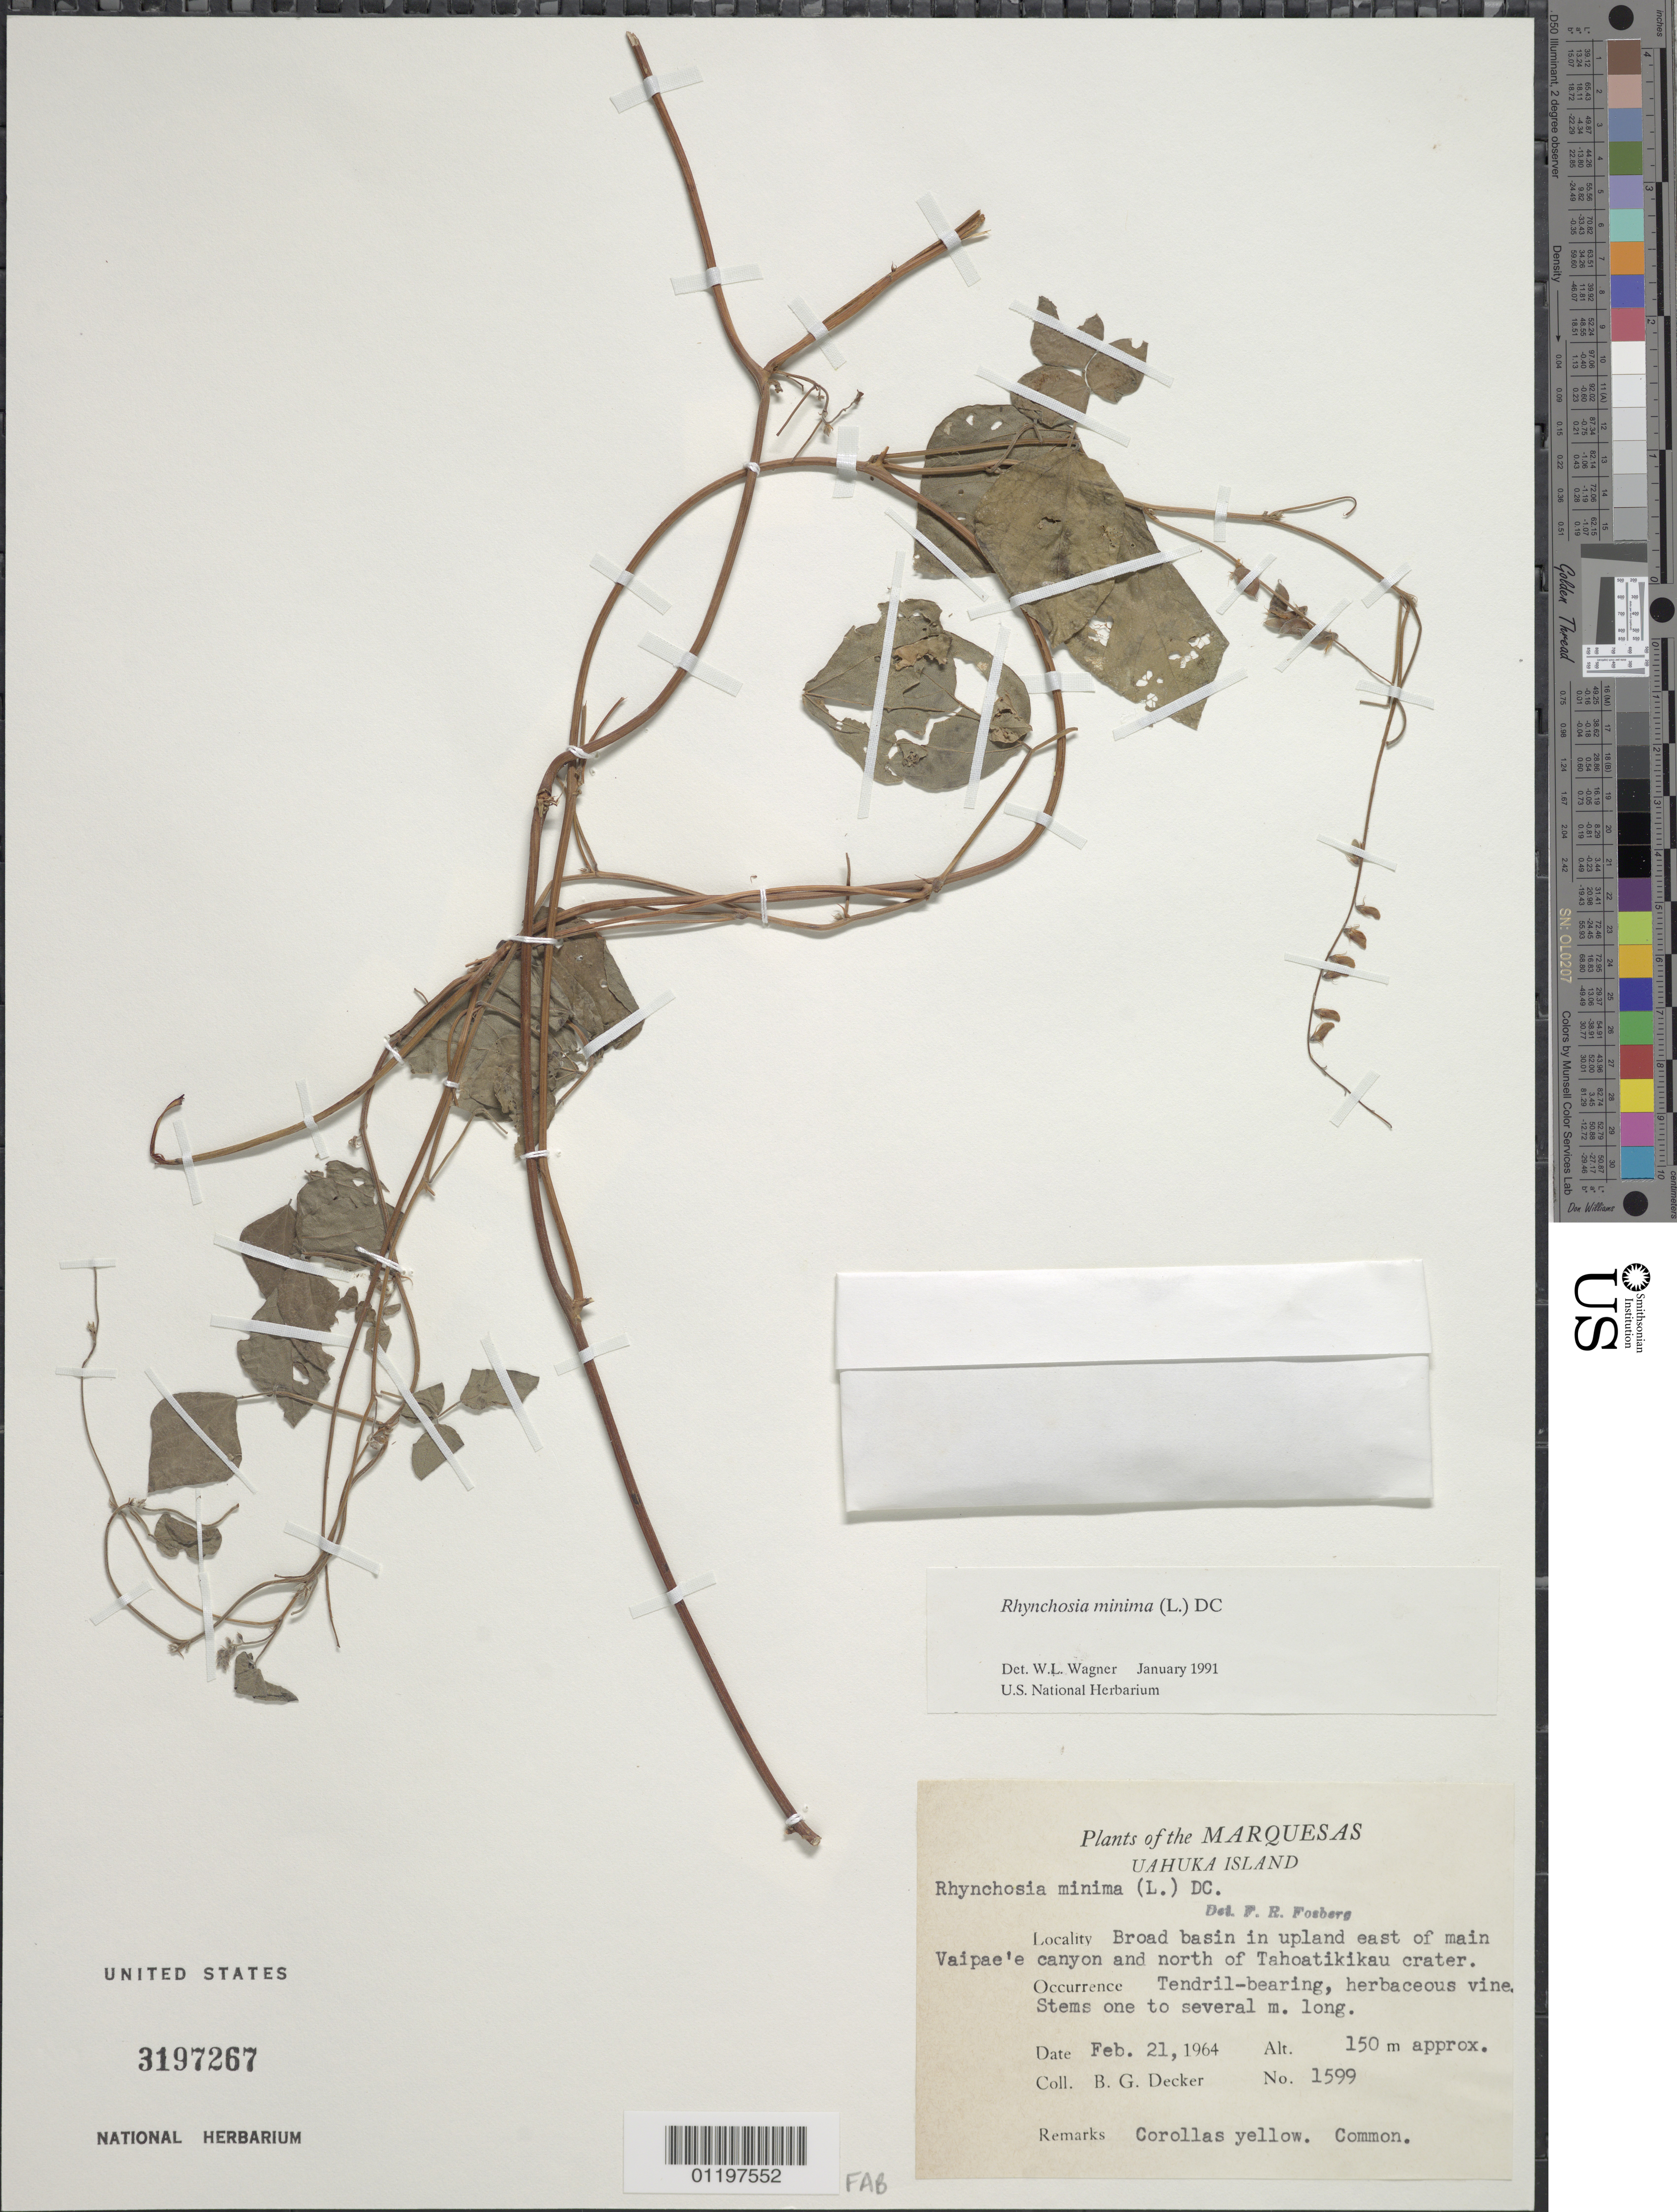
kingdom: Plantae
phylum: Tracheophyta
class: Magnoliopsida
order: Fabales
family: Fabaceae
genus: Rhynchosia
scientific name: Rhynchosia minima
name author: (L.) DC.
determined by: Wagner, W. L., (BOT), Smithsonian Institution - National Museum of Natural History (UNITED STATES)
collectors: B. G. Decker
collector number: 1599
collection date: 1964-02-21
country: French Polynesia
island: Ua Huka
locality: broad basin in upland E of main Vaipae'e canyon and N of Tahoatikikau crater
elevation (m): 150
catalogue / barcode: US 3197267